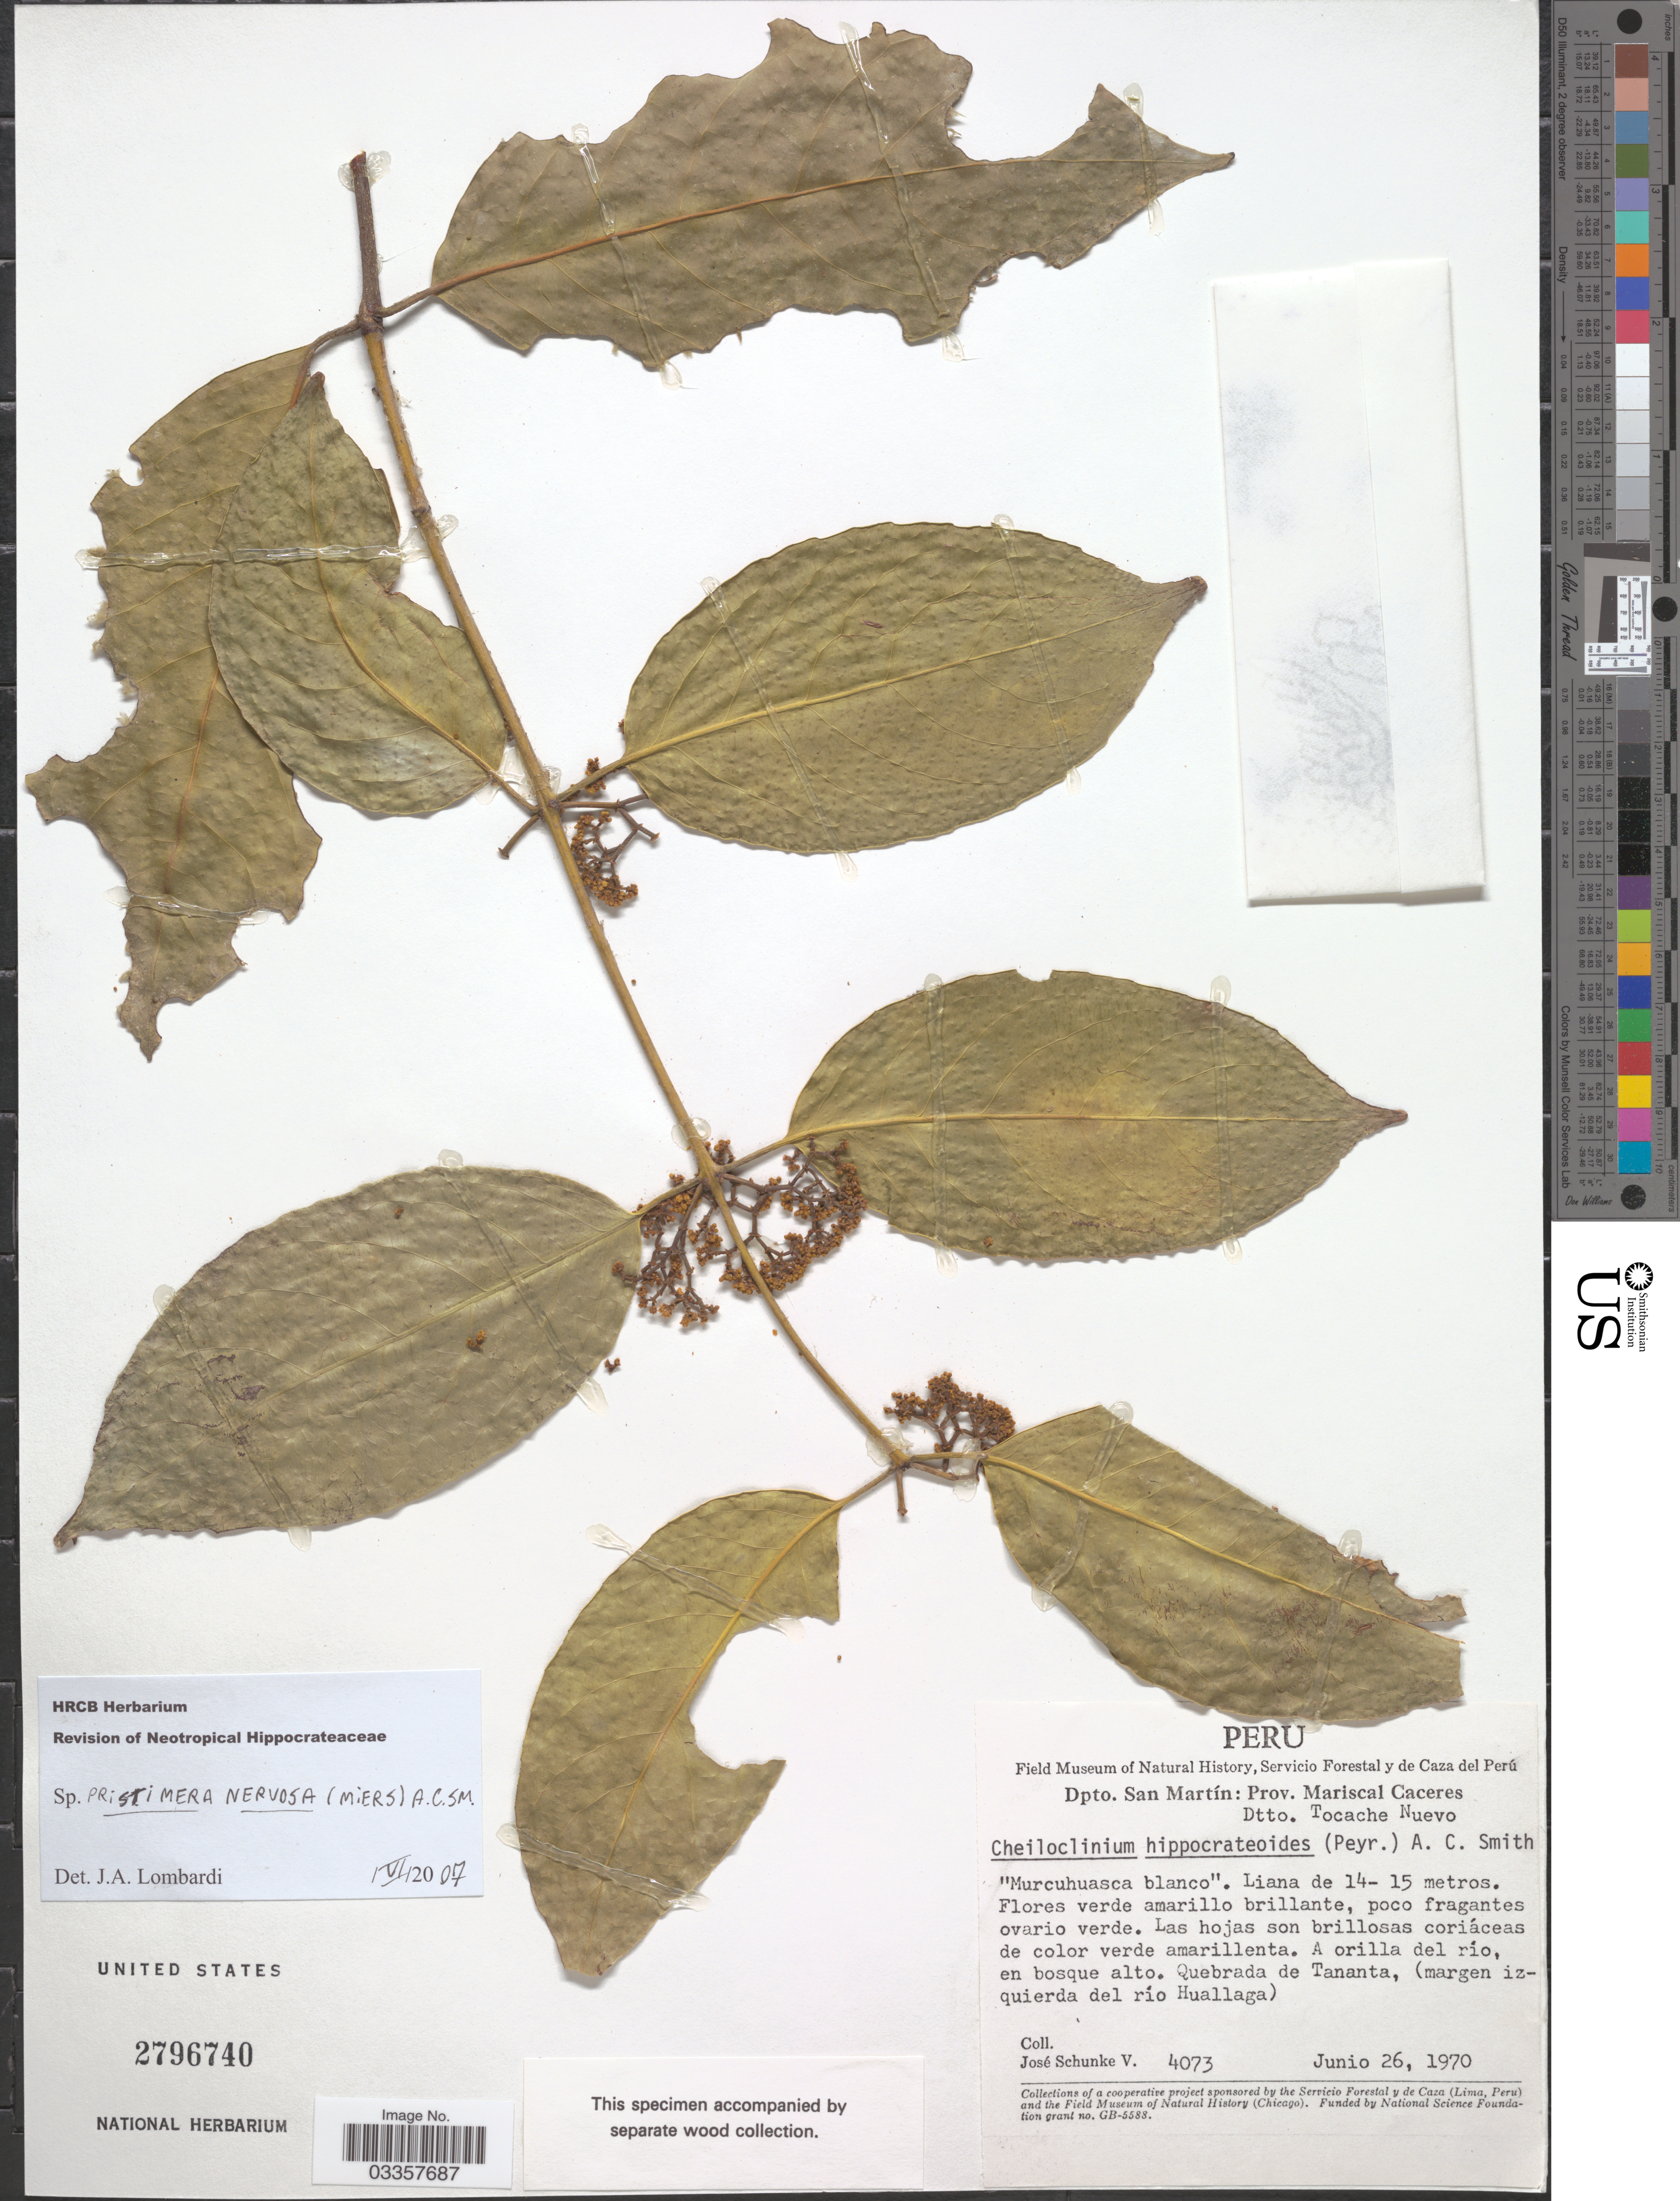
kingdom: Plantae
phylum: Tracheophyta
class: Magnoliopsida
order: Celastrales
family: Celastraceae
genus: Pristimera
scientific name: Pristimera nervosa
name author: (Miers) A.C. Sm.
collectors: J. Schunke Vigo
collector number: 4073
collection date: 1970-06-26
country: Peru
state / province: San Martín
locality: Dpto. San Martín: Prov. Mariscal Caceres. Dtto Tocache Nuevo. Quebrada de Tananta, (margen izquierda del río Huallaga).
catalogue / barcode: US 2796740